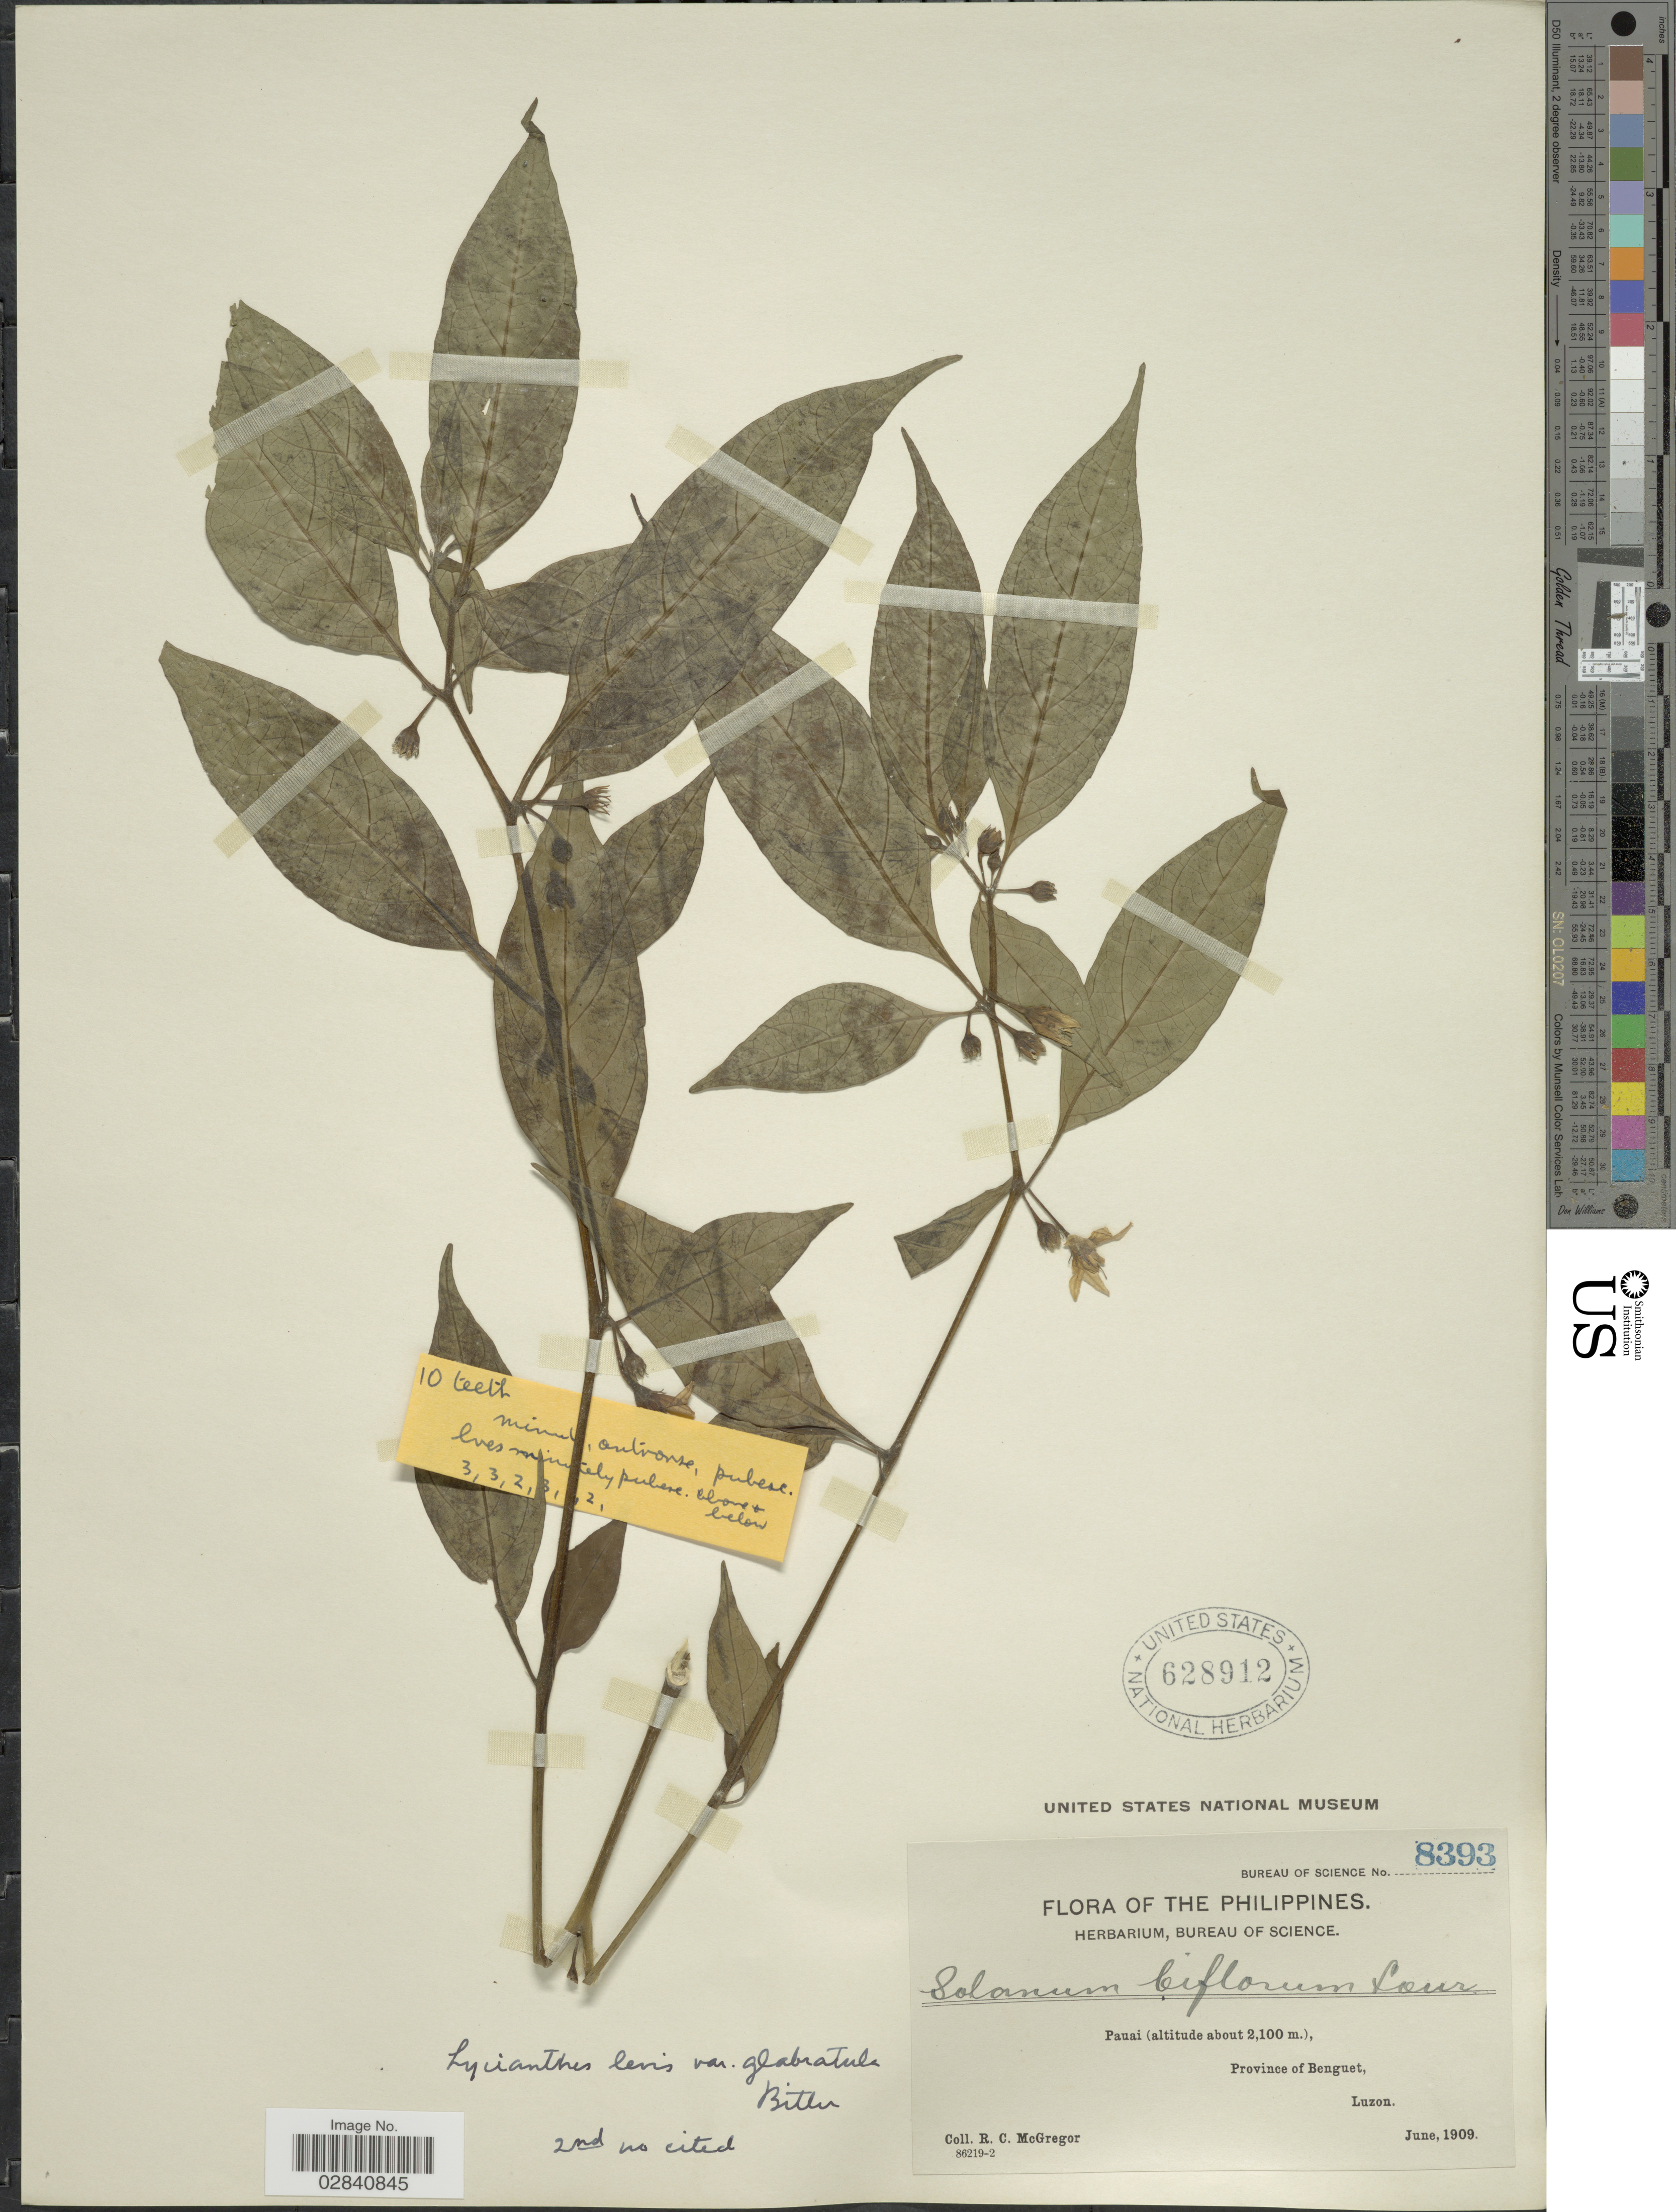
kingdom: Plantae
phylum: Tracheophyta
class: Magnoliopsida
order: Solanales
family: Solanaceae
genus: Lycianthes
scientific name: Lycianthes biflora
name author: (Lour.) Bitter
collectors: R. C. McGregor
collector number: Bureau of Science 8393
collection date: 1909-06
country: Philippines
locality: Pauai, Province of Benguet, Luzon.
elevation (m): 2100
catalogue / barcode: US 628912